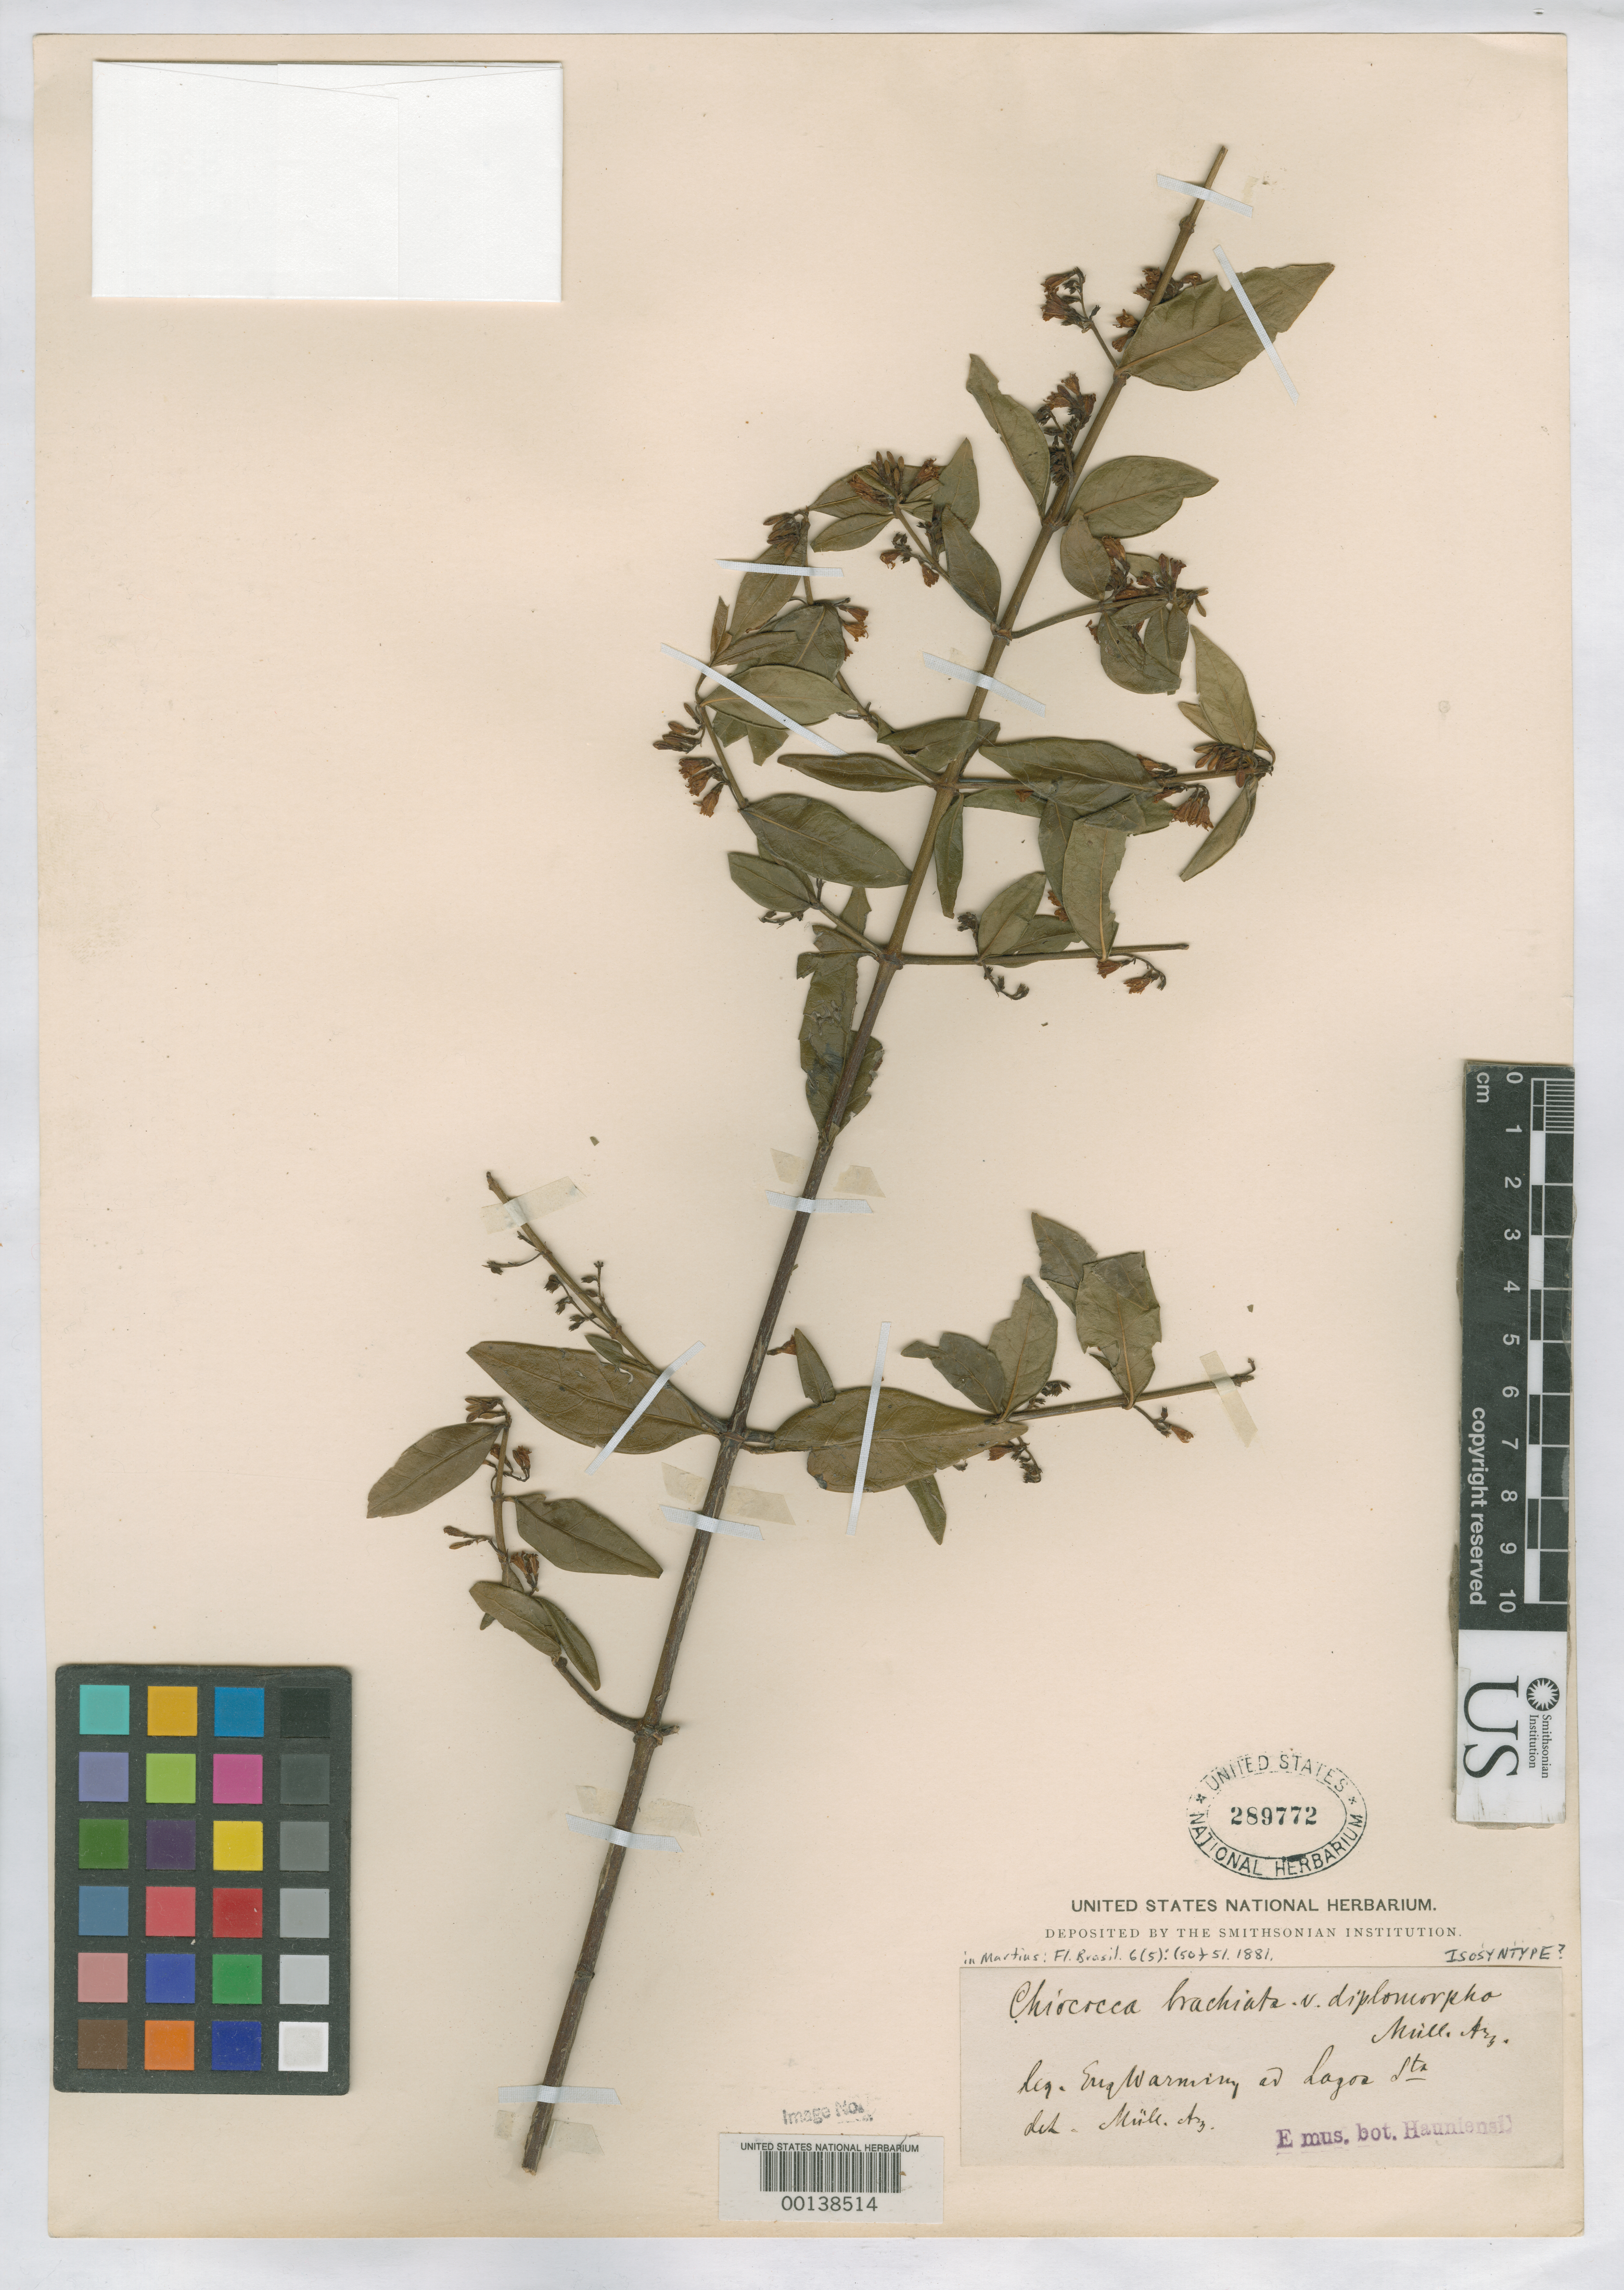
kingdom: Plantae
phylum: Tracheophyta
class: Magnoliopsida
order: Gentianales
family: Rubiaceae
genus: Chiococca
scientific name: Chiococca brachiata var. diplomorpha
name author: Müll. Arg. in Mart.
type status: Isosyntype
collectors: E. Warming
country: Brazil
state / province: Minas Gerais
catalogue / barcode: US 289772